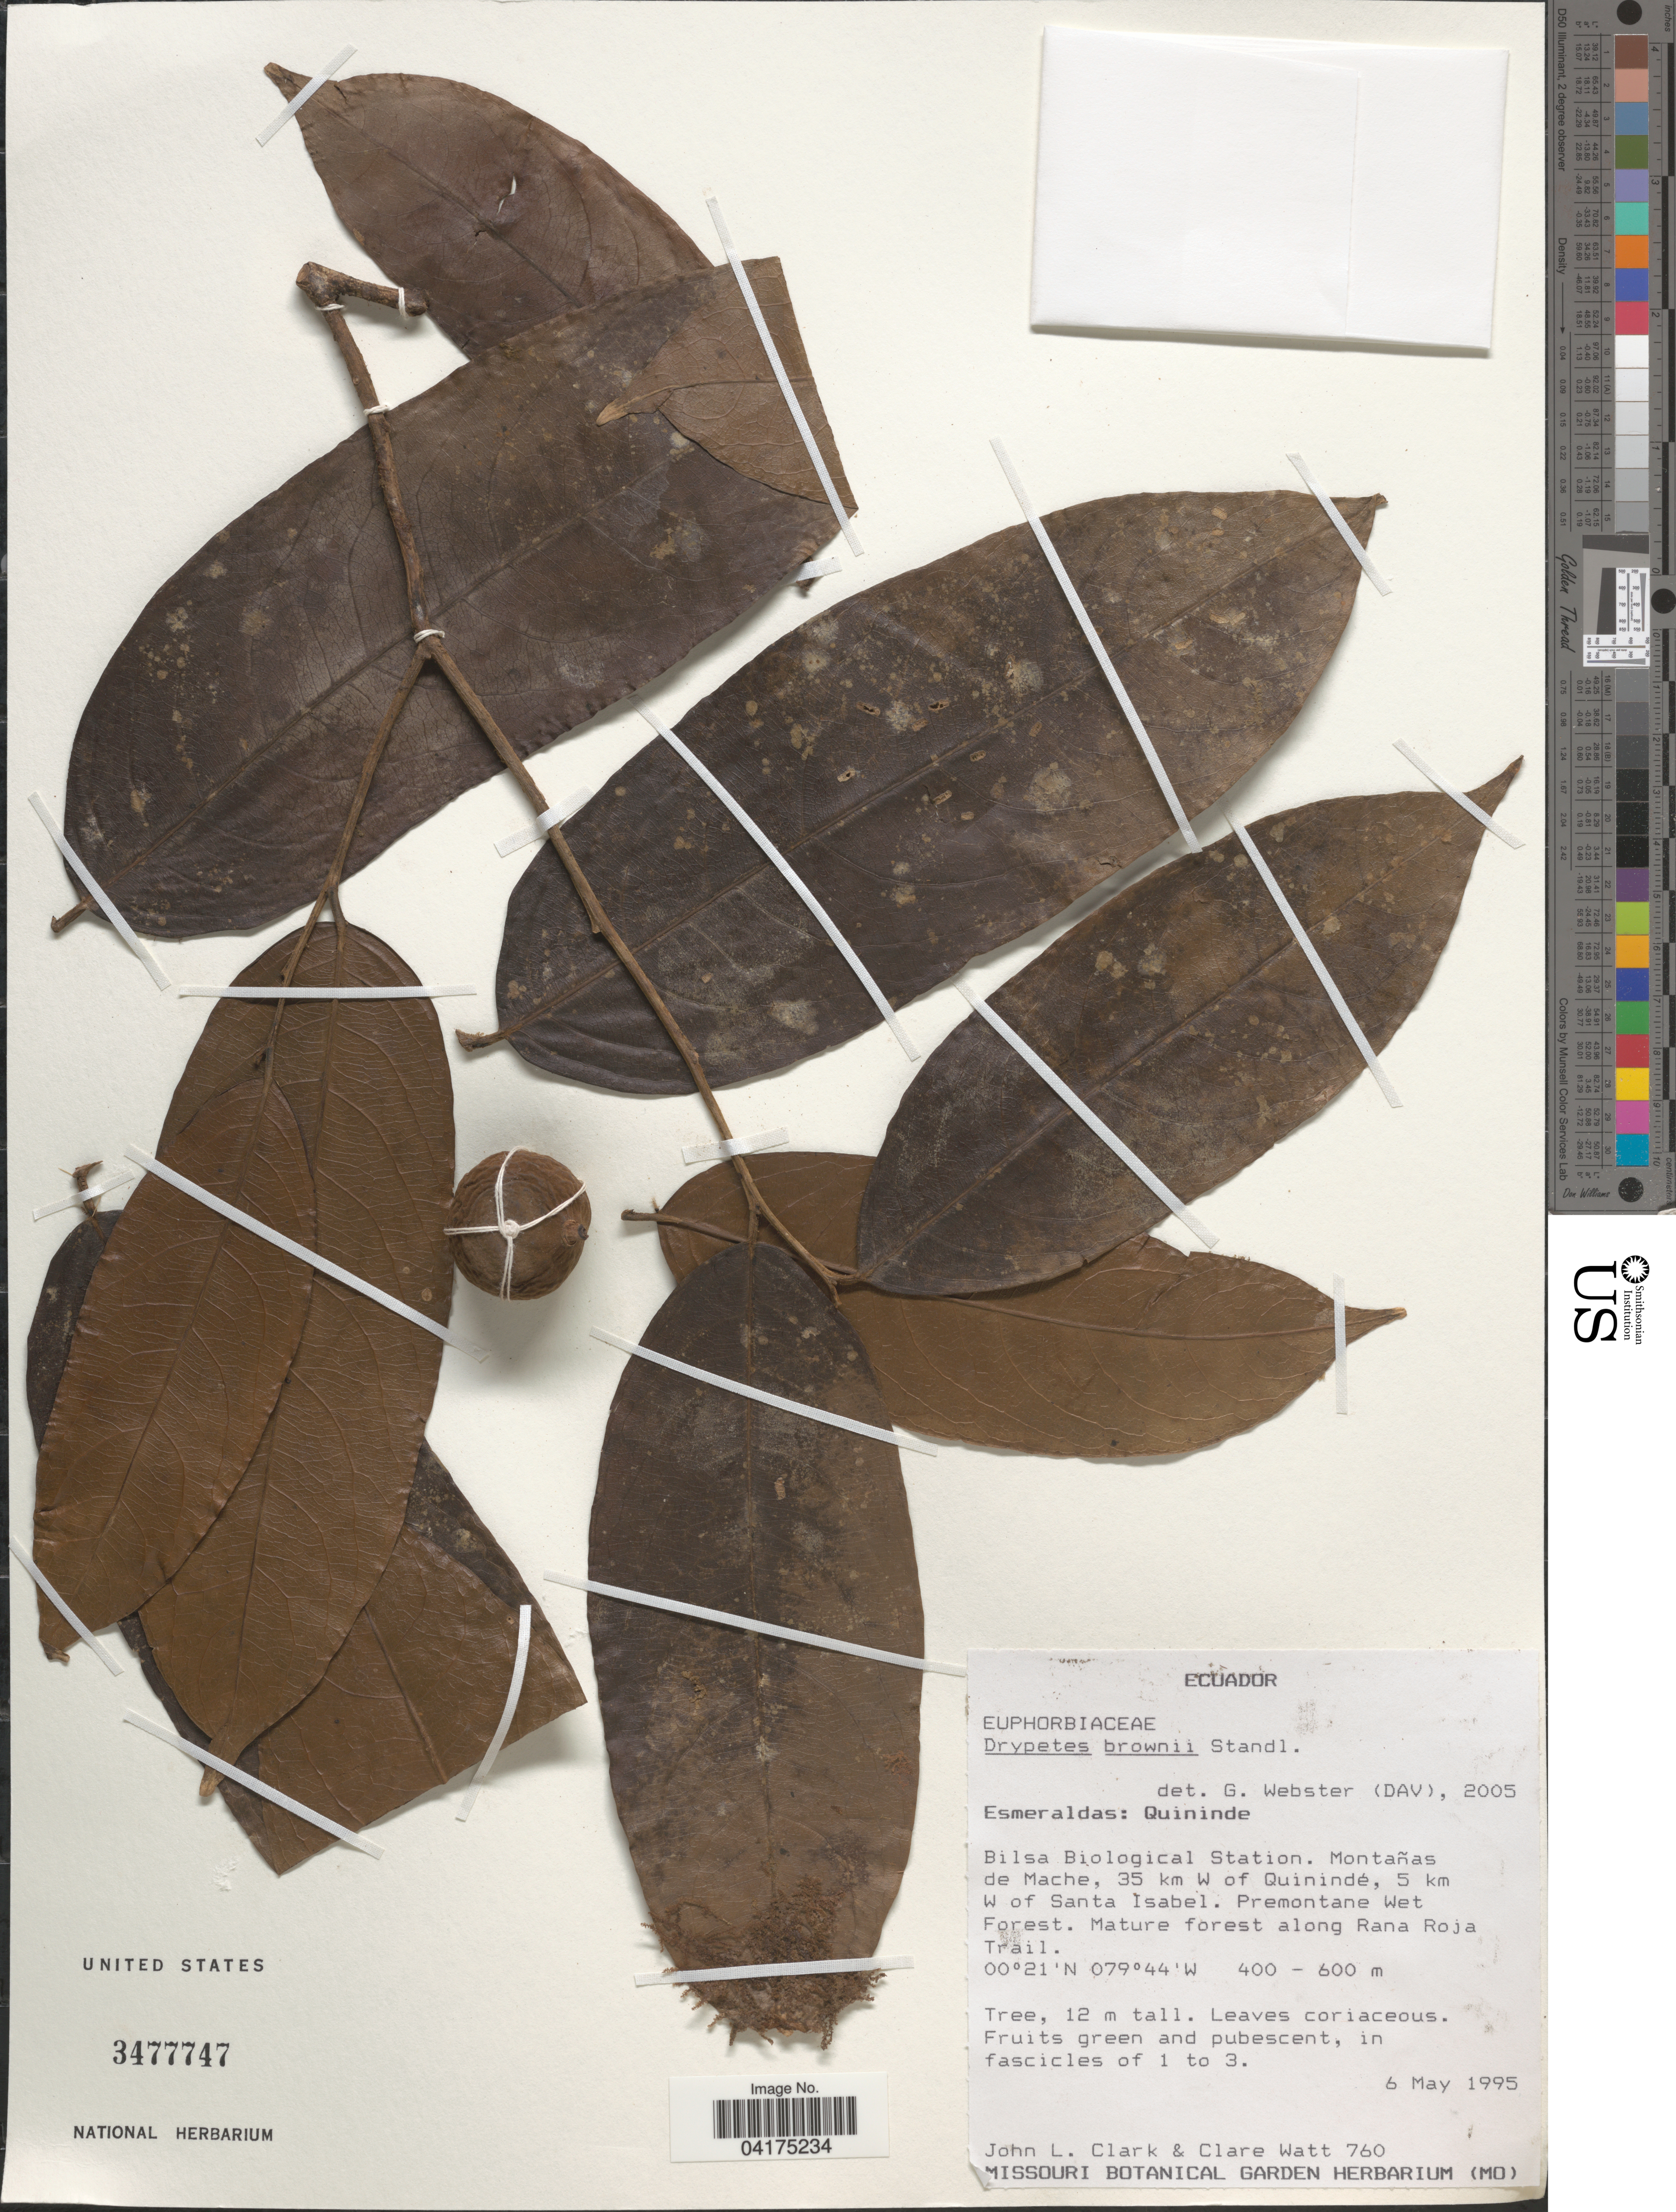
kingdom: Plantae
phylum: Tracheophyta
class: Magnoliopsida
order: Malpighiales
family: Putranjivaceae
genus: Drypetes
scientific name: Drypetes brownii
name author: Standl.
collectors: J. L. Clark & C. Watt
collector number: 760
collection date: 1995-05-06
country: Ecuador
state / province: Esmeraldas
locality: Quininde. Bilsa Biological Station. Montañas de Mache, 35 km W of Quinindé, 5 km W of Santa Isabel. Premontane Wet Forest. Mature forest along Rana Roja Trail.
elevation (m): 400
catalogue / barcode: US 3477747